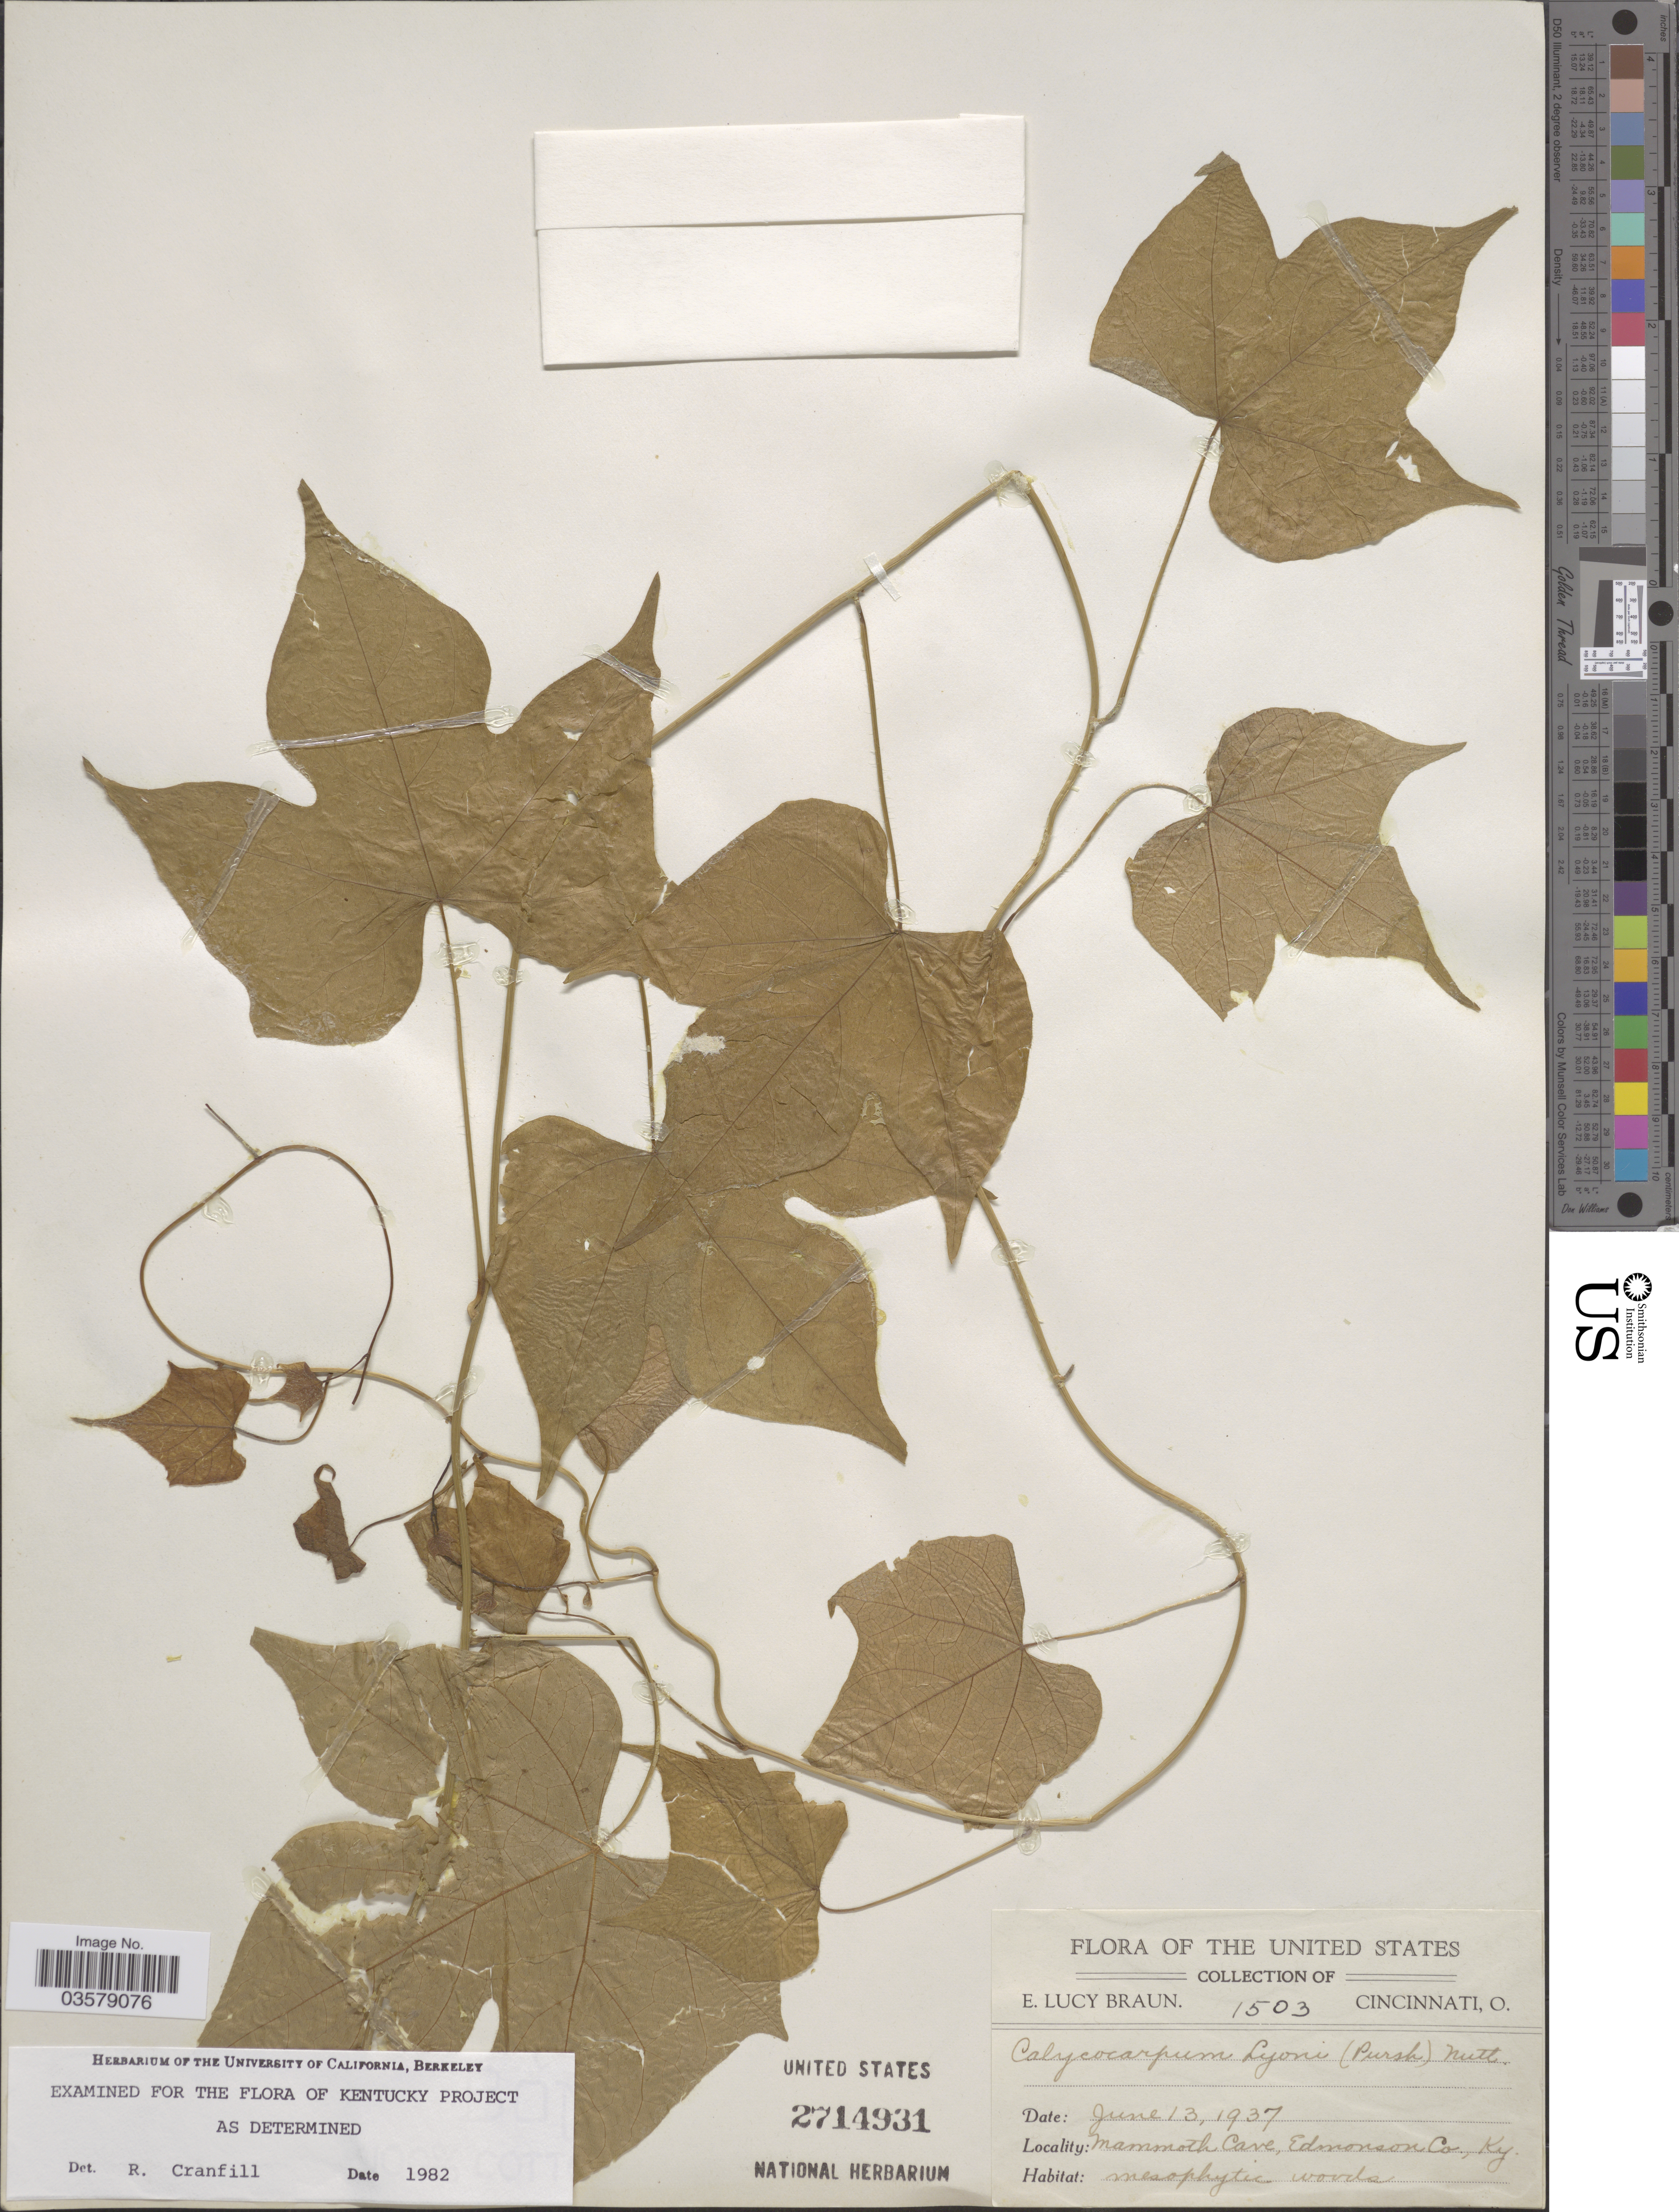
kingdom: Plantae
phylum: Tracheophyta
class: Magnoliopsida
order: Ranunculales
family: Menispermaceae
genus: Calycocarpum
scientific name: Calycocarpum lyonii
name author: (Pursh) A. Gray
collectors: E. L. Braun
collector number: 1503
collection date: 1937-06-13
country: United States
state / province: Kentucky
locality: Mammoth Cave, Edmonson Co, Ky.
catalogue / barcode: US 2714931